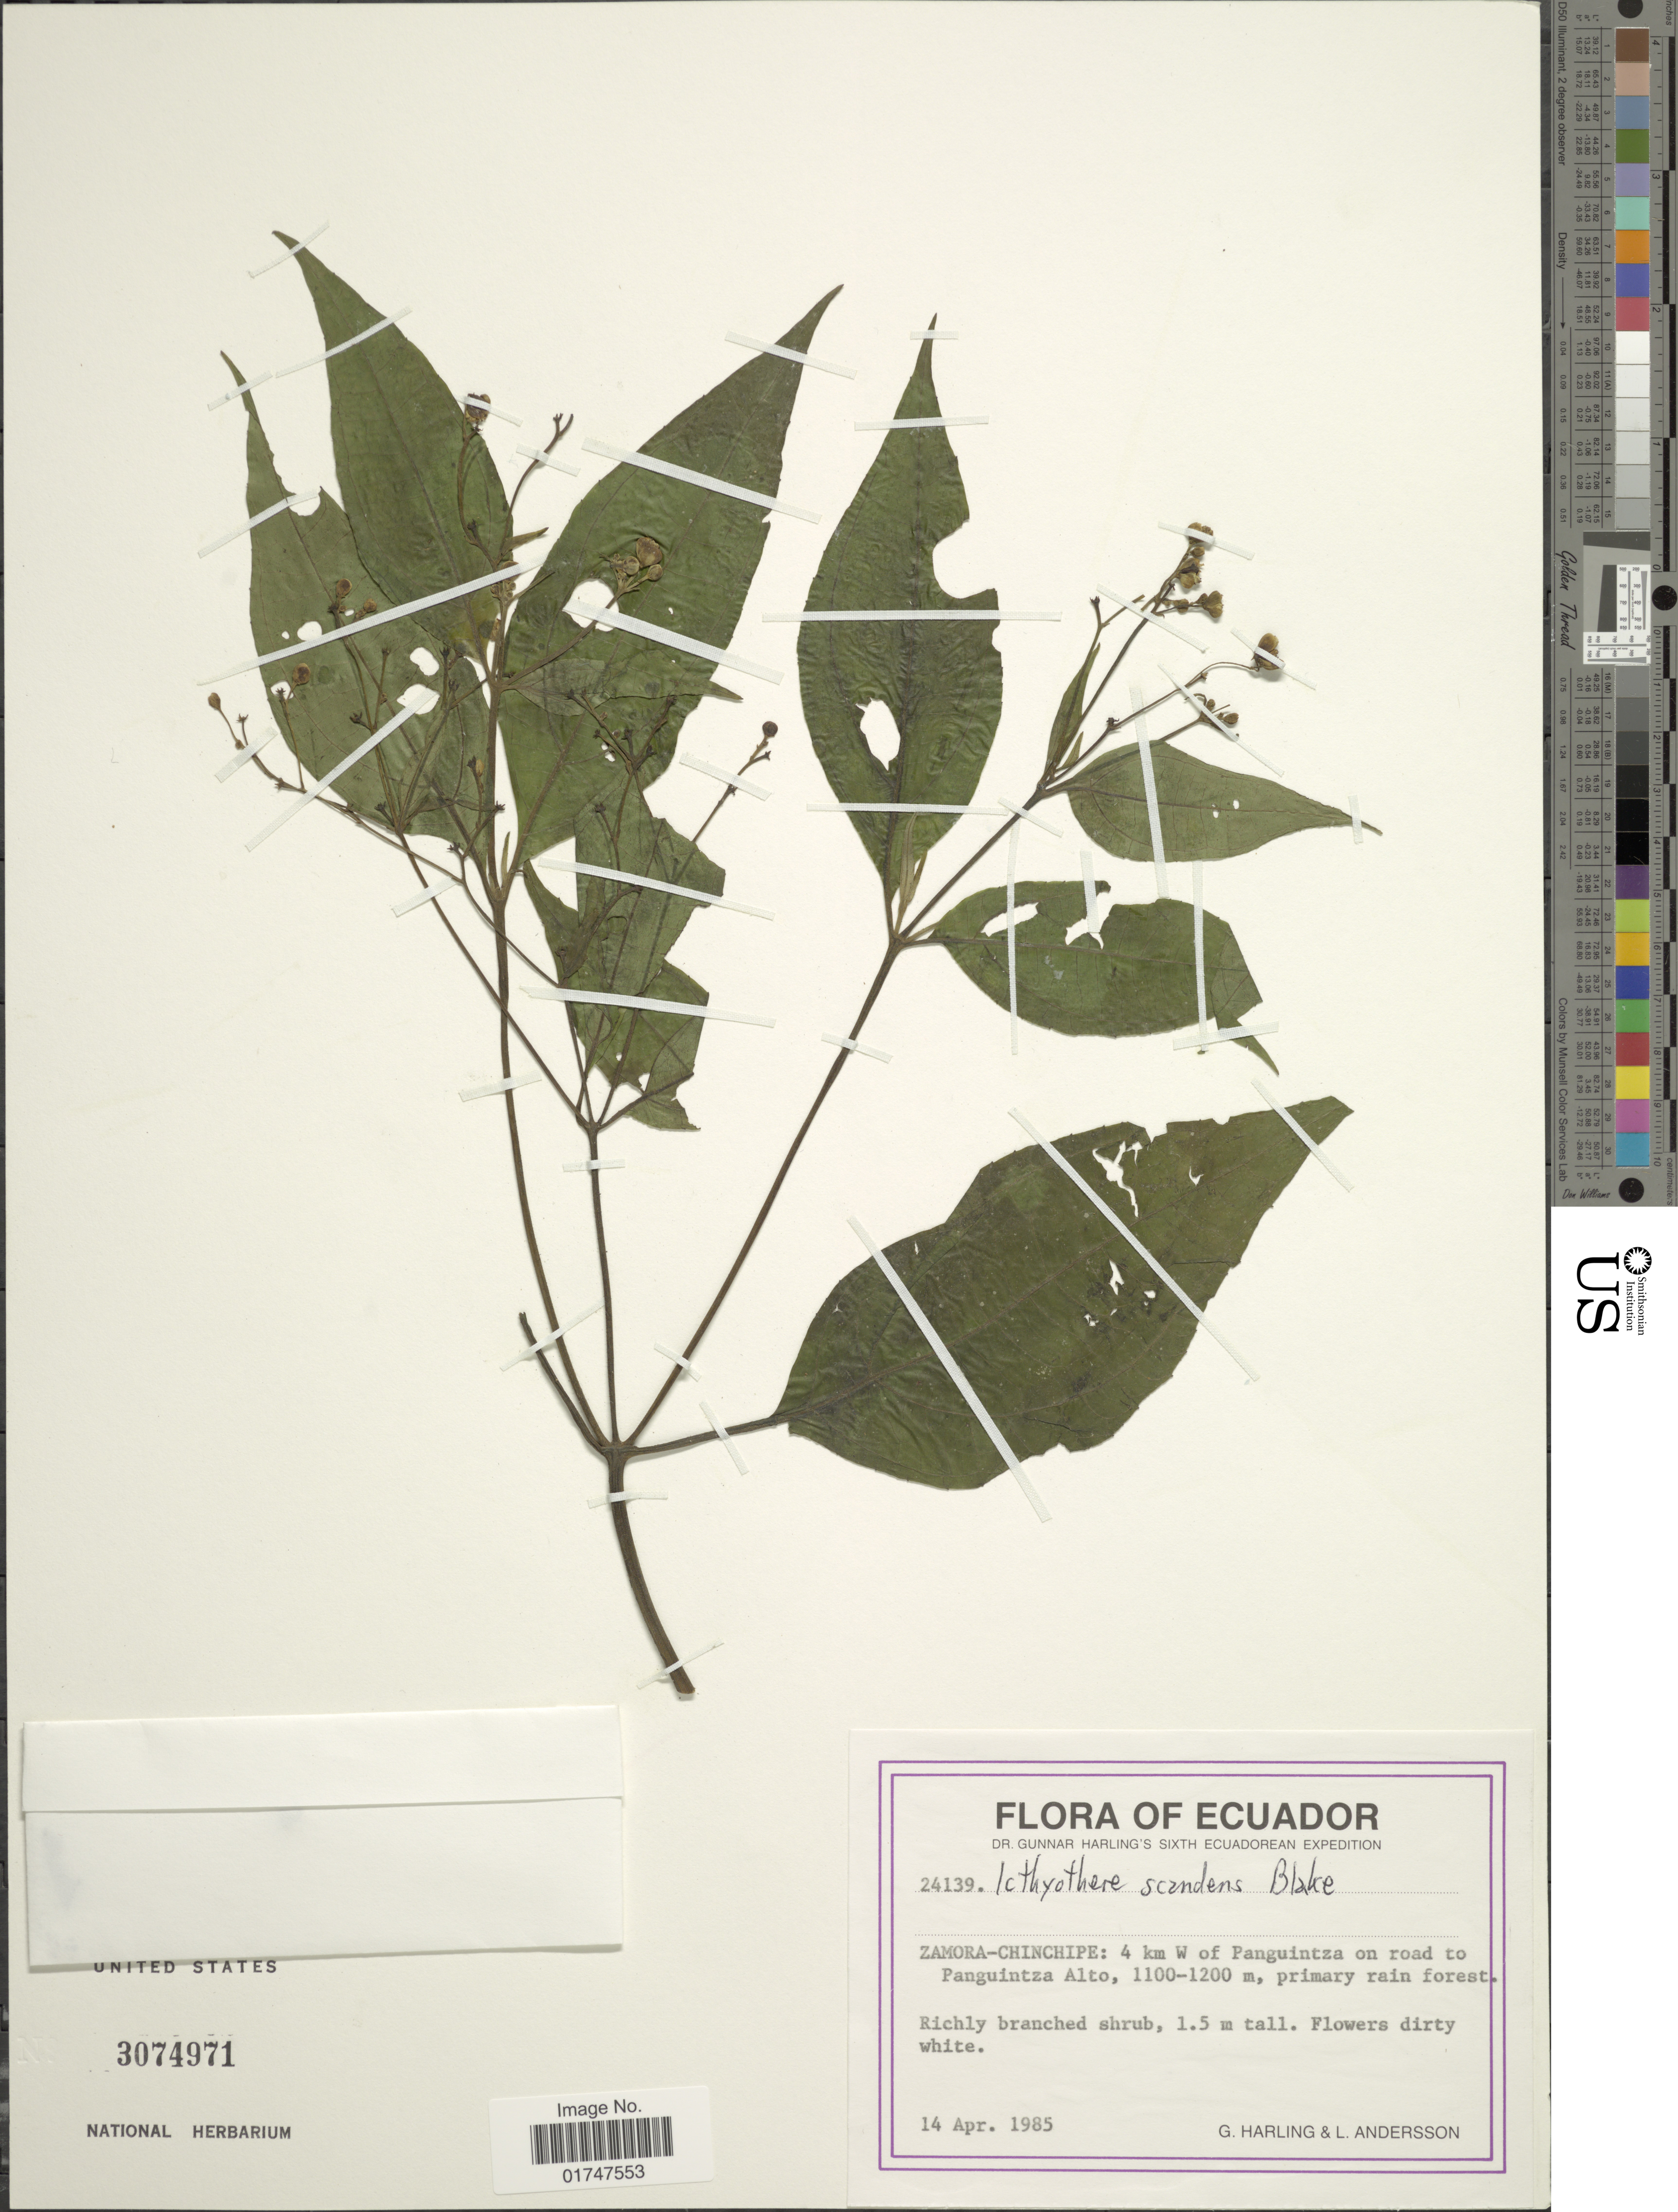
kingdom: Plantae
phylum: Tracheophyta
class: Magnoliopsida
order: Asterales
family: Asteraceae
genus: Ichthyothere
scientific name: Ichthyothere scandens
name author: S.F. Blake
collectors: G. Harling & L. Andersson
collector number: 24139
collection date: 1985-04-14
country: Ecuador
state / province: Zamora-Chinchipe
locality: Zamora-Chinchipe: 4 km W of Panguintza on road to Panguintza Alto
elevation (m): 1100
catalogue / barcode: US 3074971